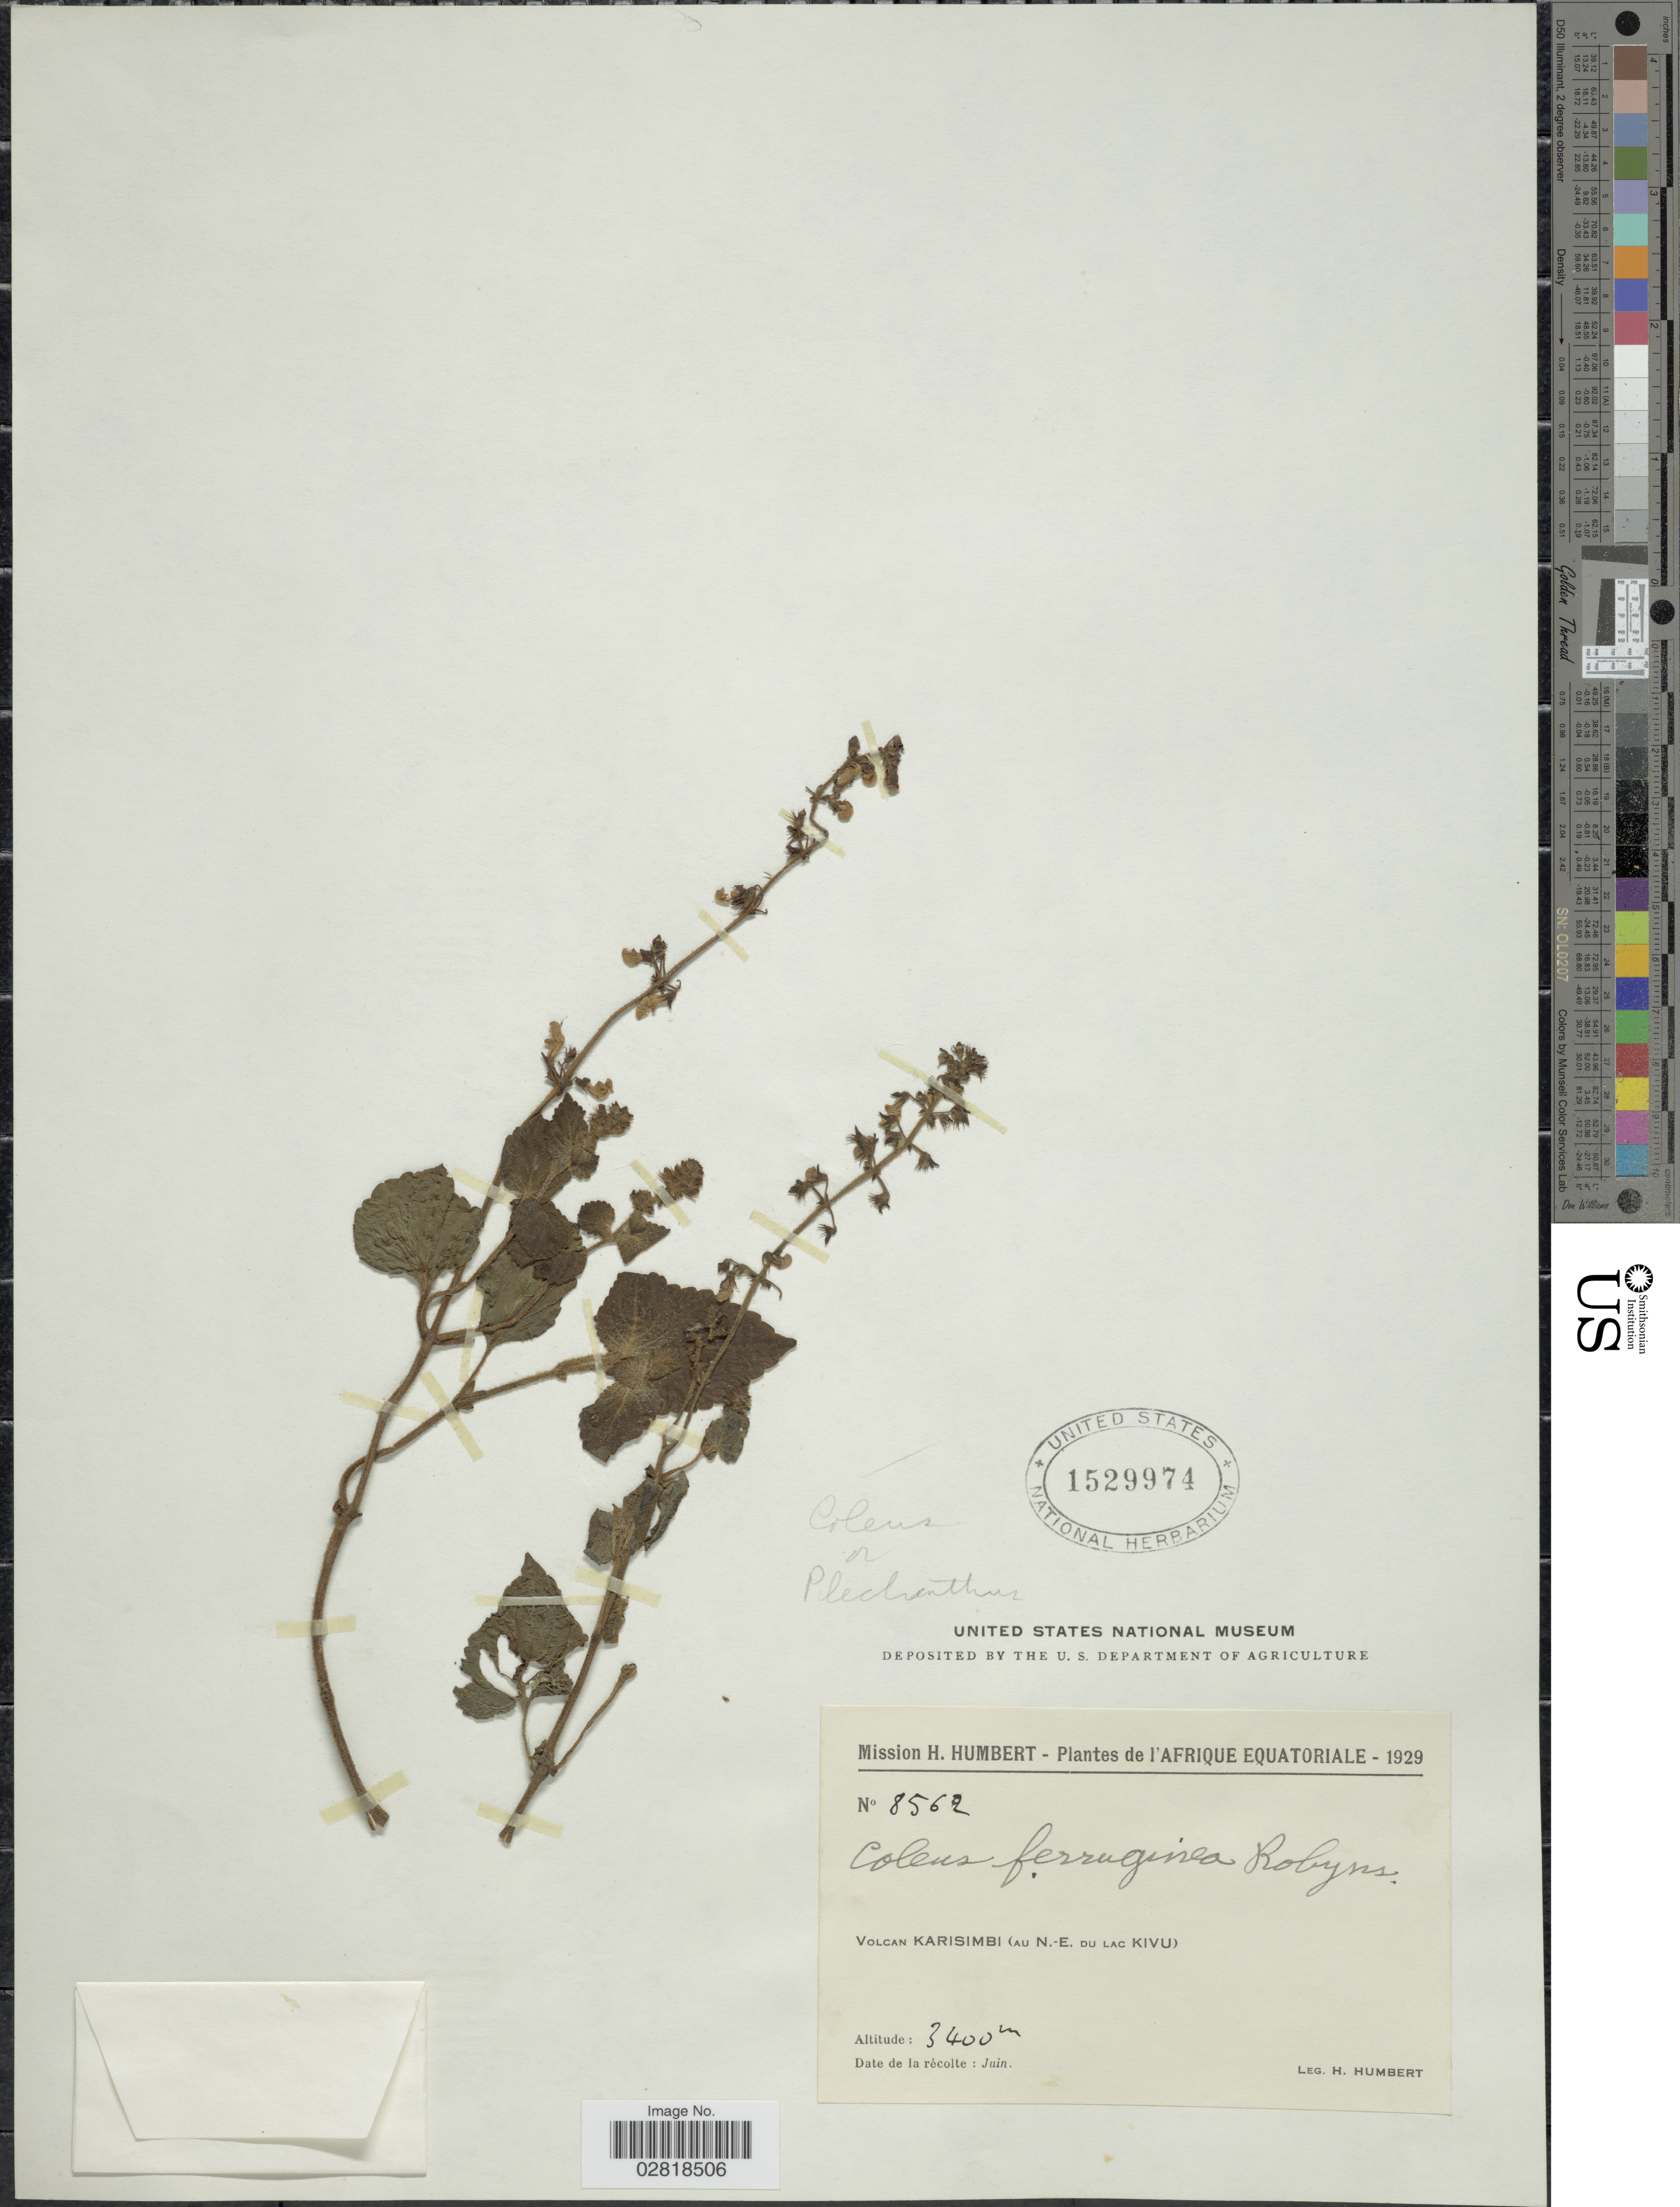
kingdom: Plantae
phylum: Tracheophyta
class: Magnoliopsida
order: Lamiales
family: Lamiaceae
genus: Plectranthus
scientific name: Plectranthus ferrugineus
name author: (Robyns) Troupin & Ayob.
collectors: H. Humbert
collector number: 8562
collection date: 1929-06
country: Rwanda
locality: Afrique Equatoriale. Volcan Karisimbi (au N.-E. du lac Kivu)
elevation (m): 3400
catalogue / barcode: US 1529974